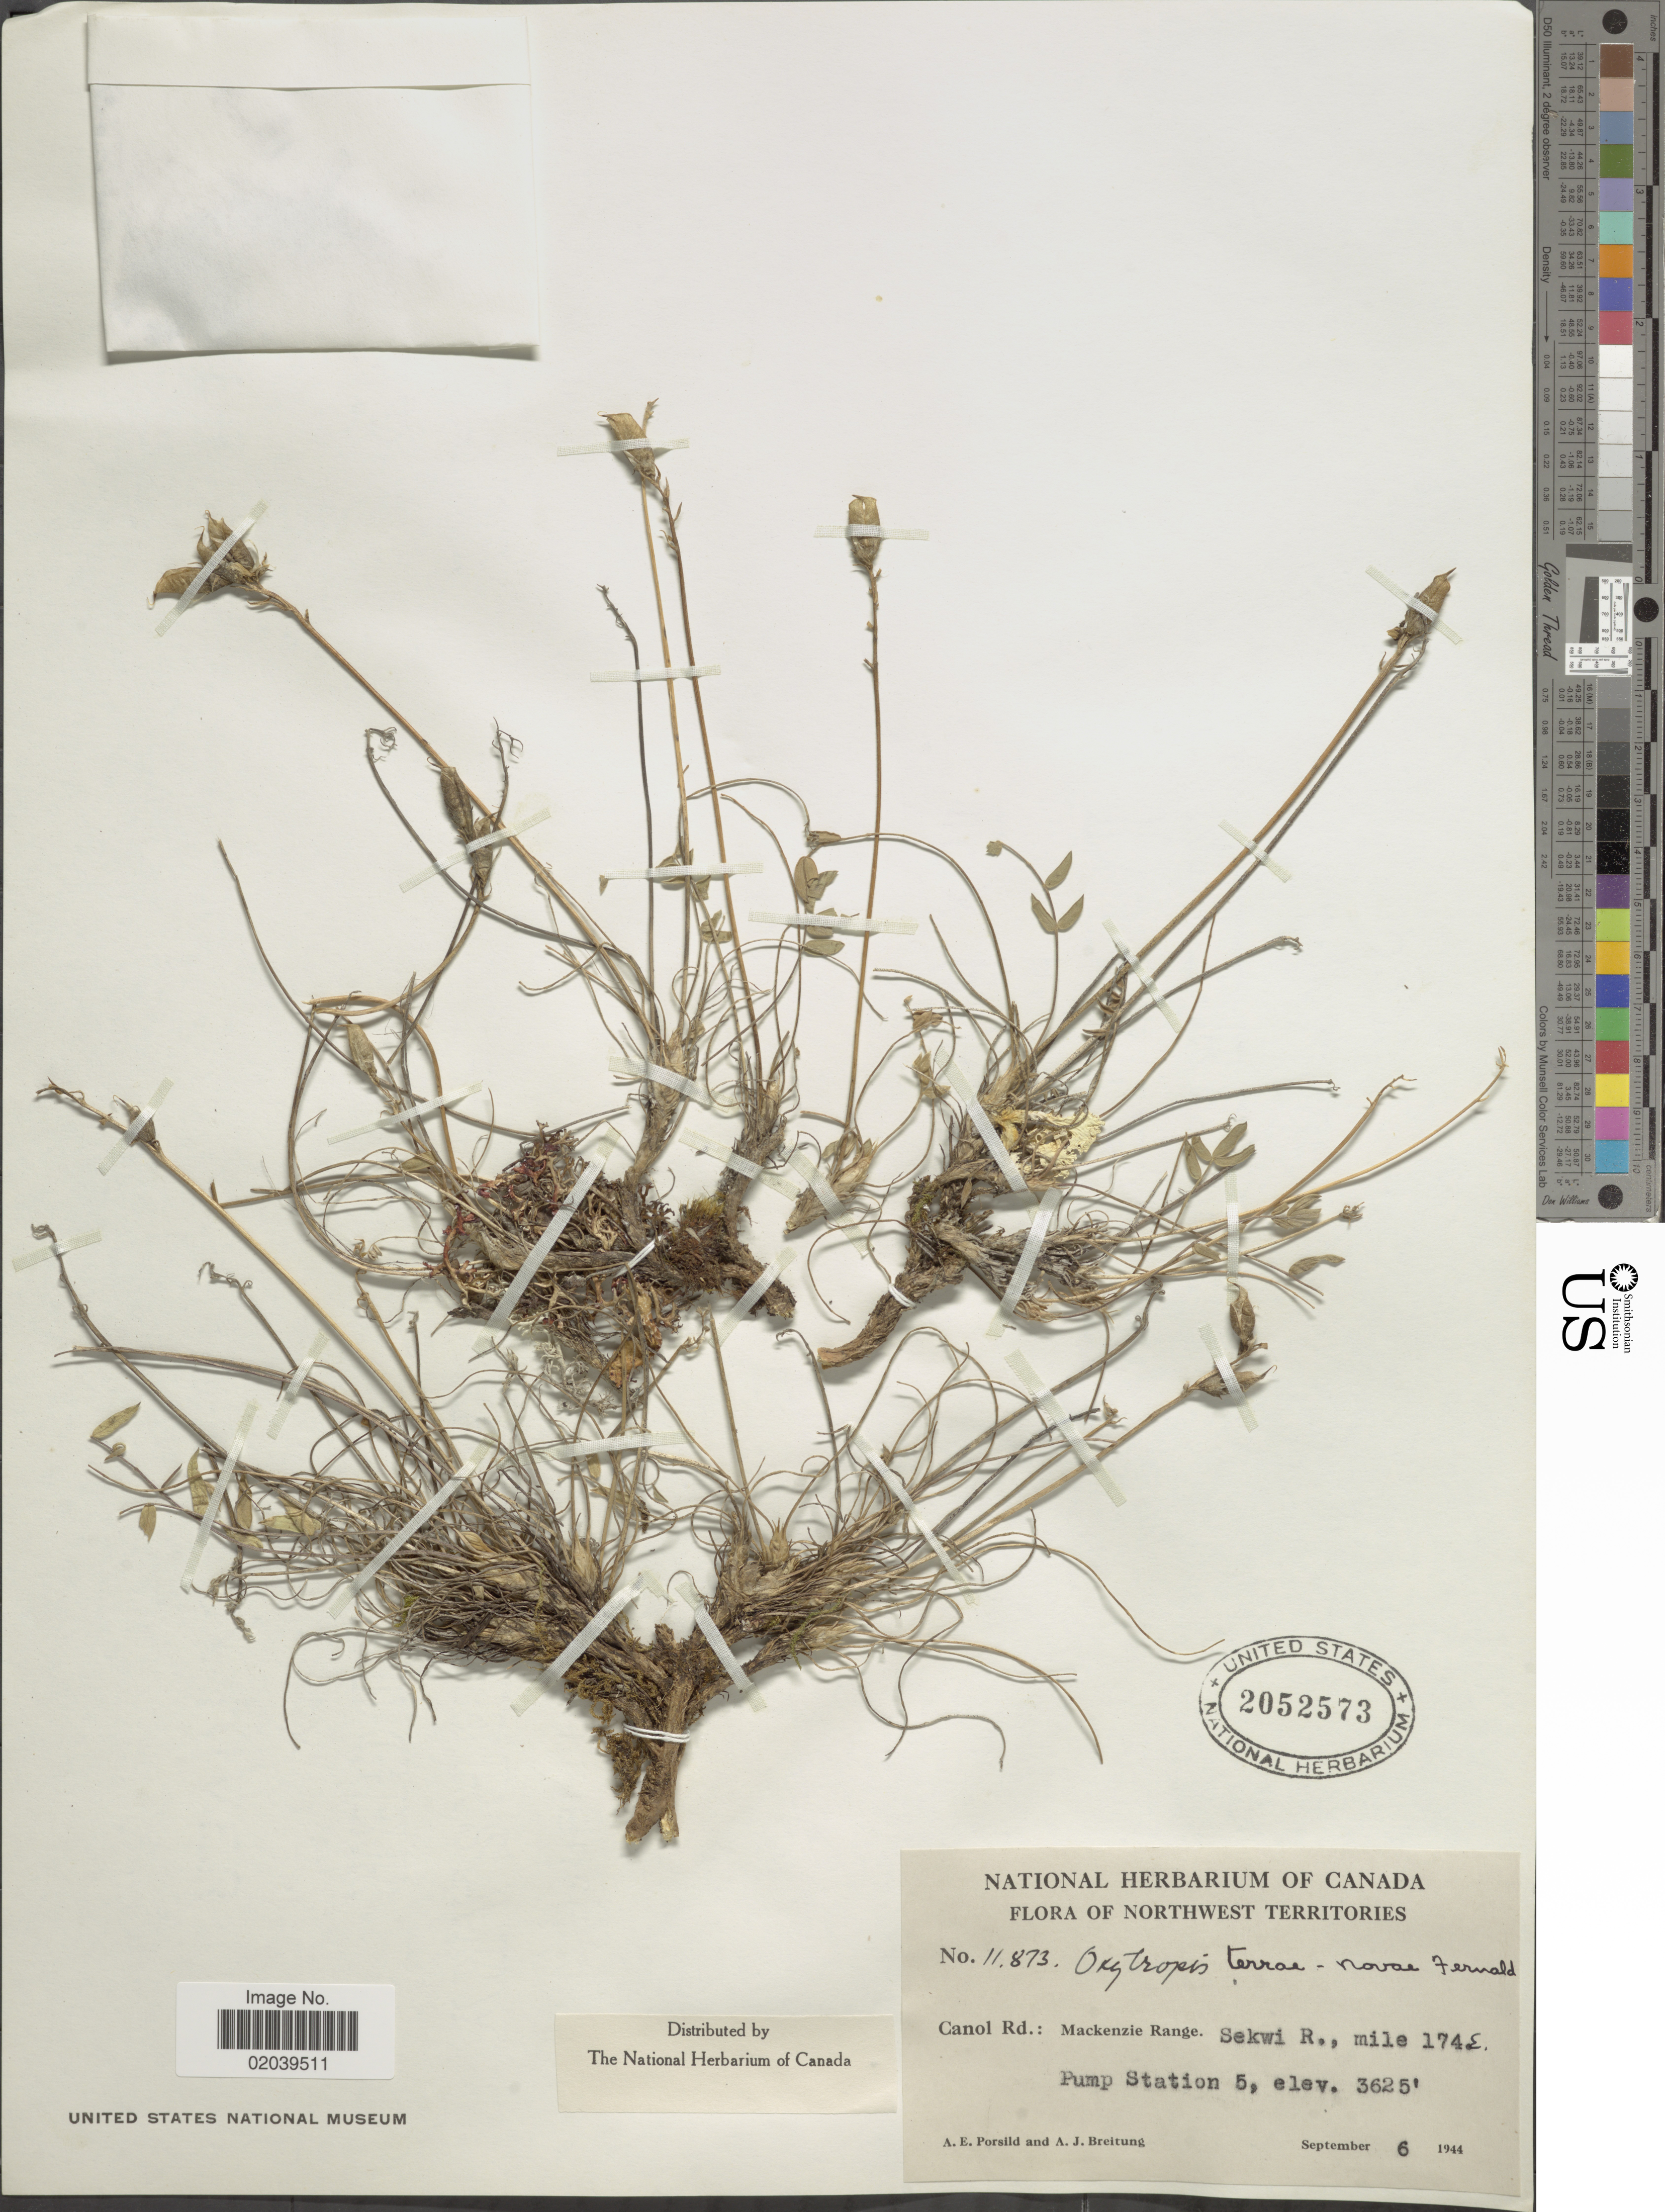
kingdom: Plantae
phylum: Tracheophyta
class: Magnoliopsida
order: Fabales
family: Fabaceae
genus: Oxytropis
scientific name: Oxytropis campestris var. terrae-novae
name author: (Fernald) Barneby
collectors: A. E. Porsild & A. Breitung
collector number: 11873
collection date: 1944-09-06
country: Canada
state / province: Northwest Territories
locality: Northwest Territories, Cano Rd: Mackenzie Range, Sekwi R. mile 174 E, Pump Station 5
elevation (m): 1105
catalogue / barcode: US 2052573